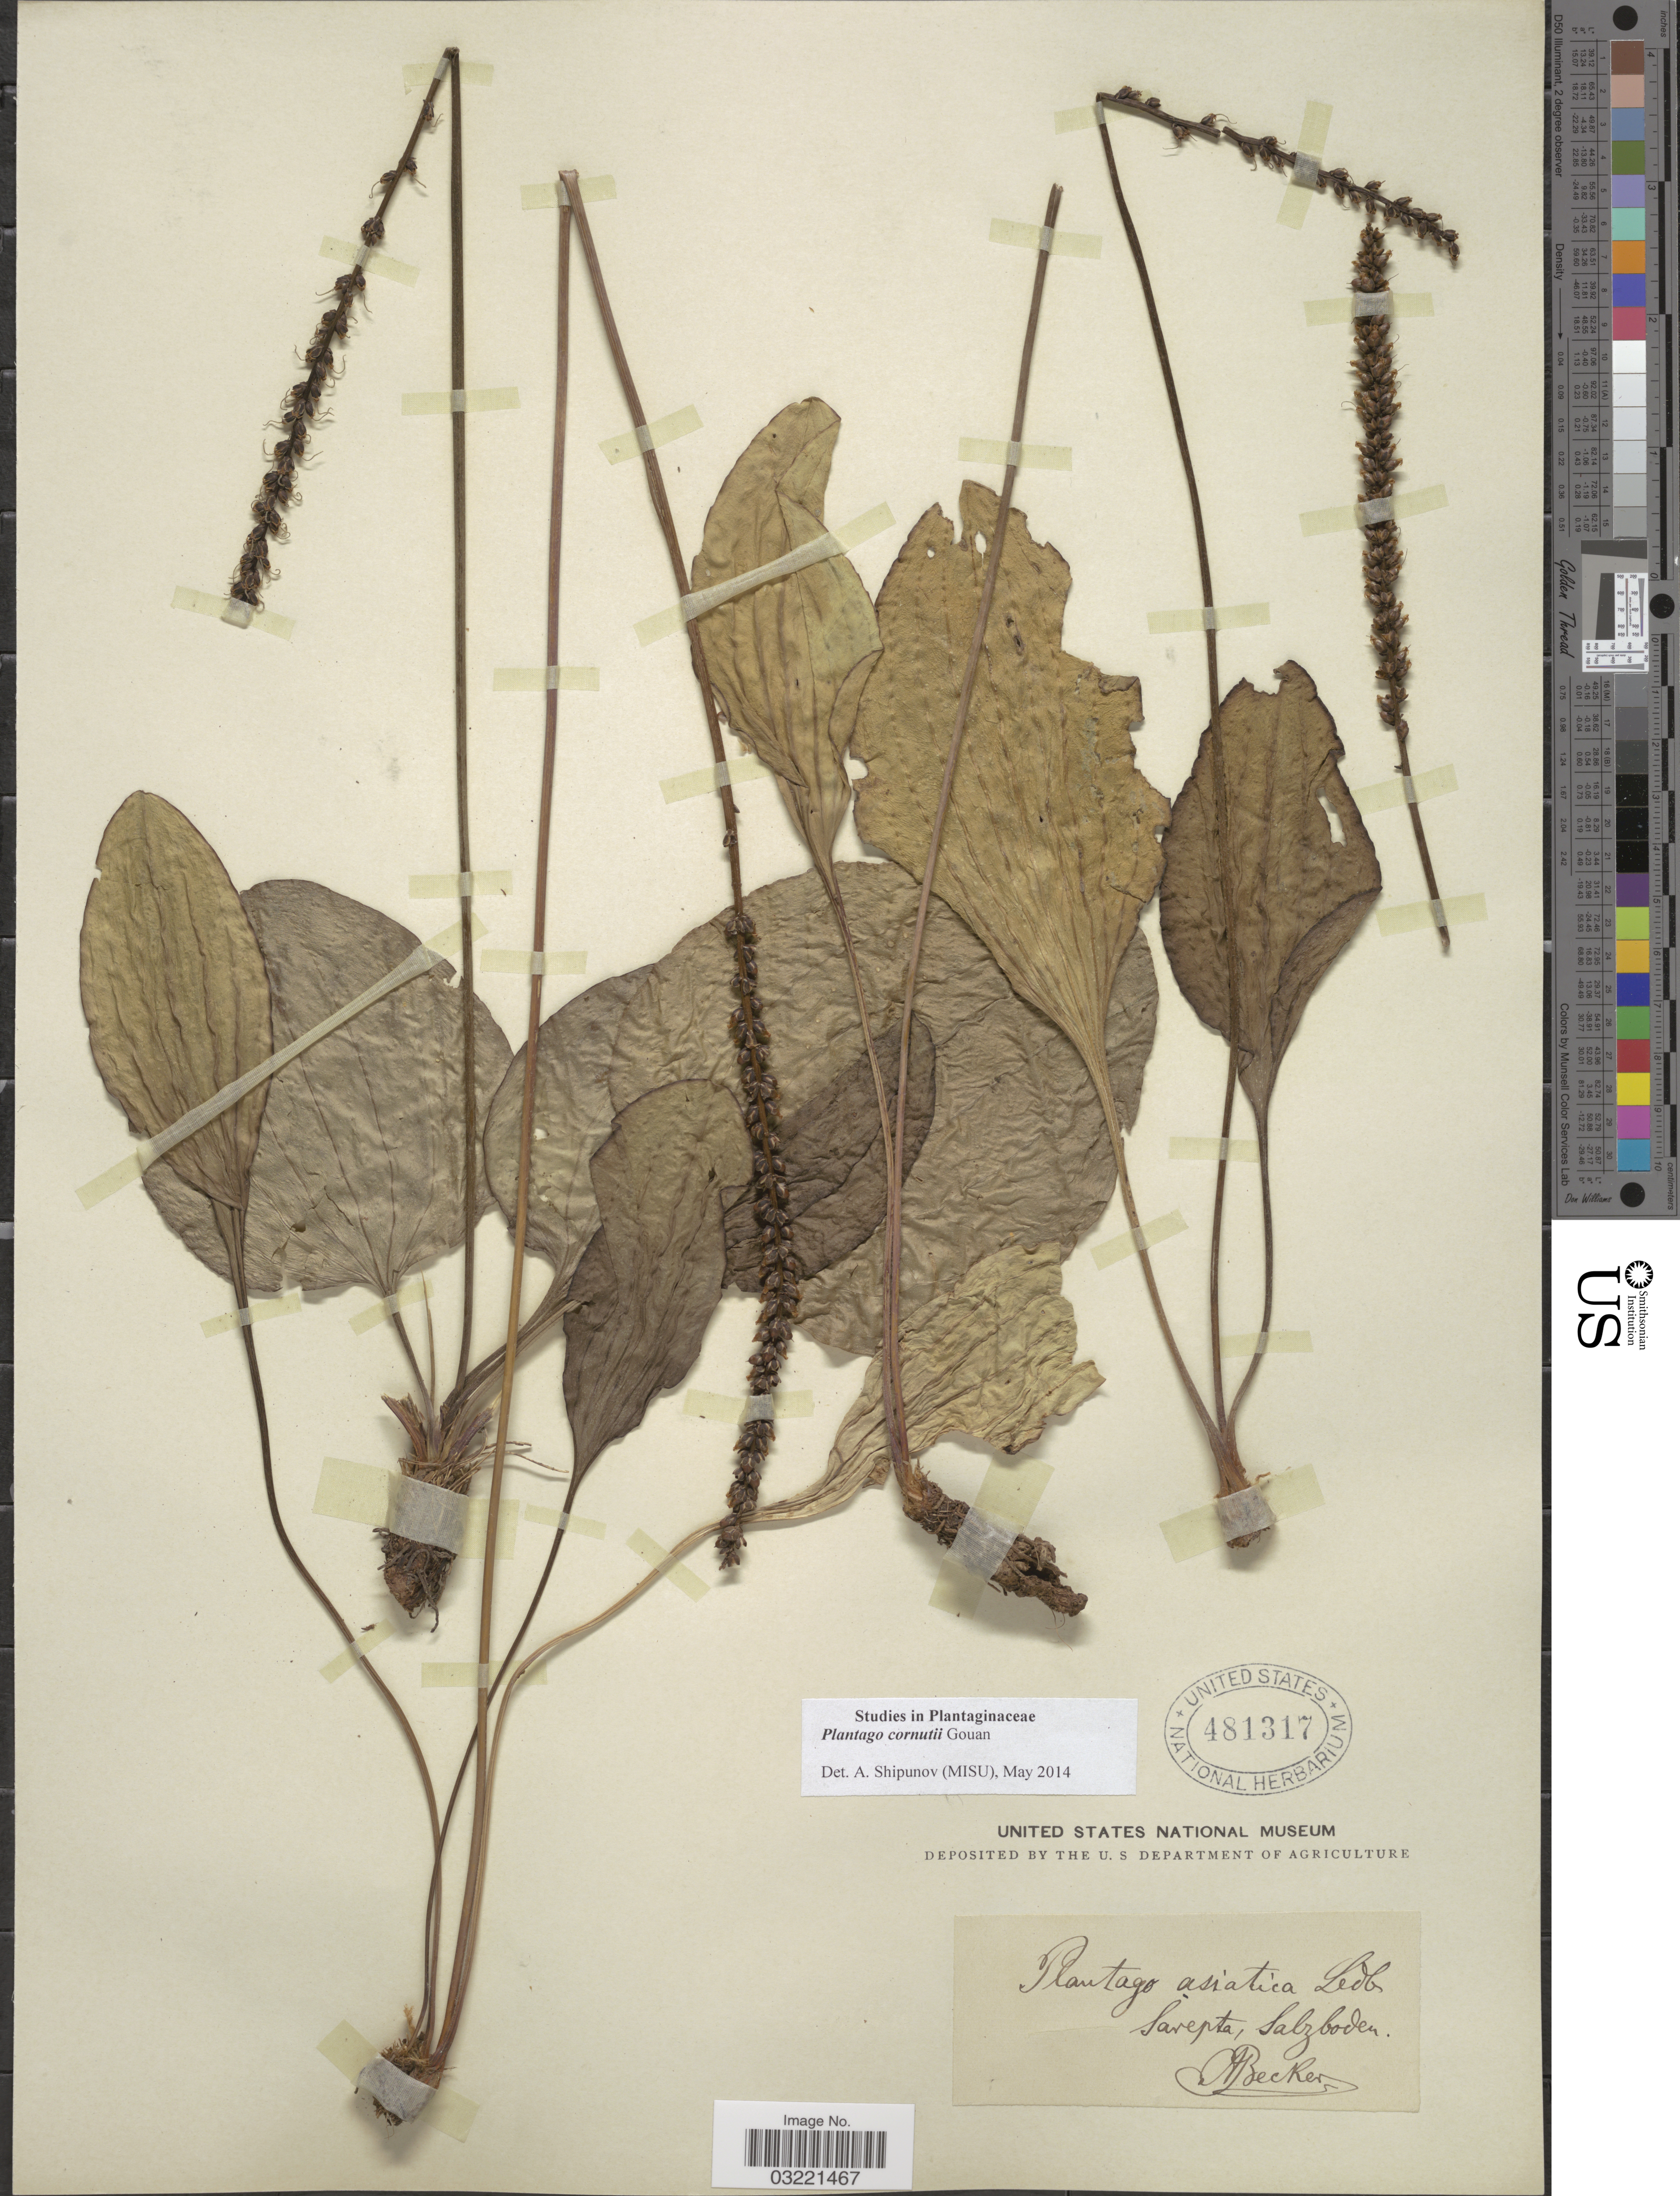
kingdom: Plantae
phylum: Tracheophyta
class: Magnoliopsida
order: Lamiales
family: Plantaginaceae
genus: Plantago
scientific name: Plantago cornuti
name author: Gouan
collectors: A. Becker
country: Russian Federation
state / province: Volgograd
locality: Sarepta, Salzboden.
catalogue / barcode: US 481317